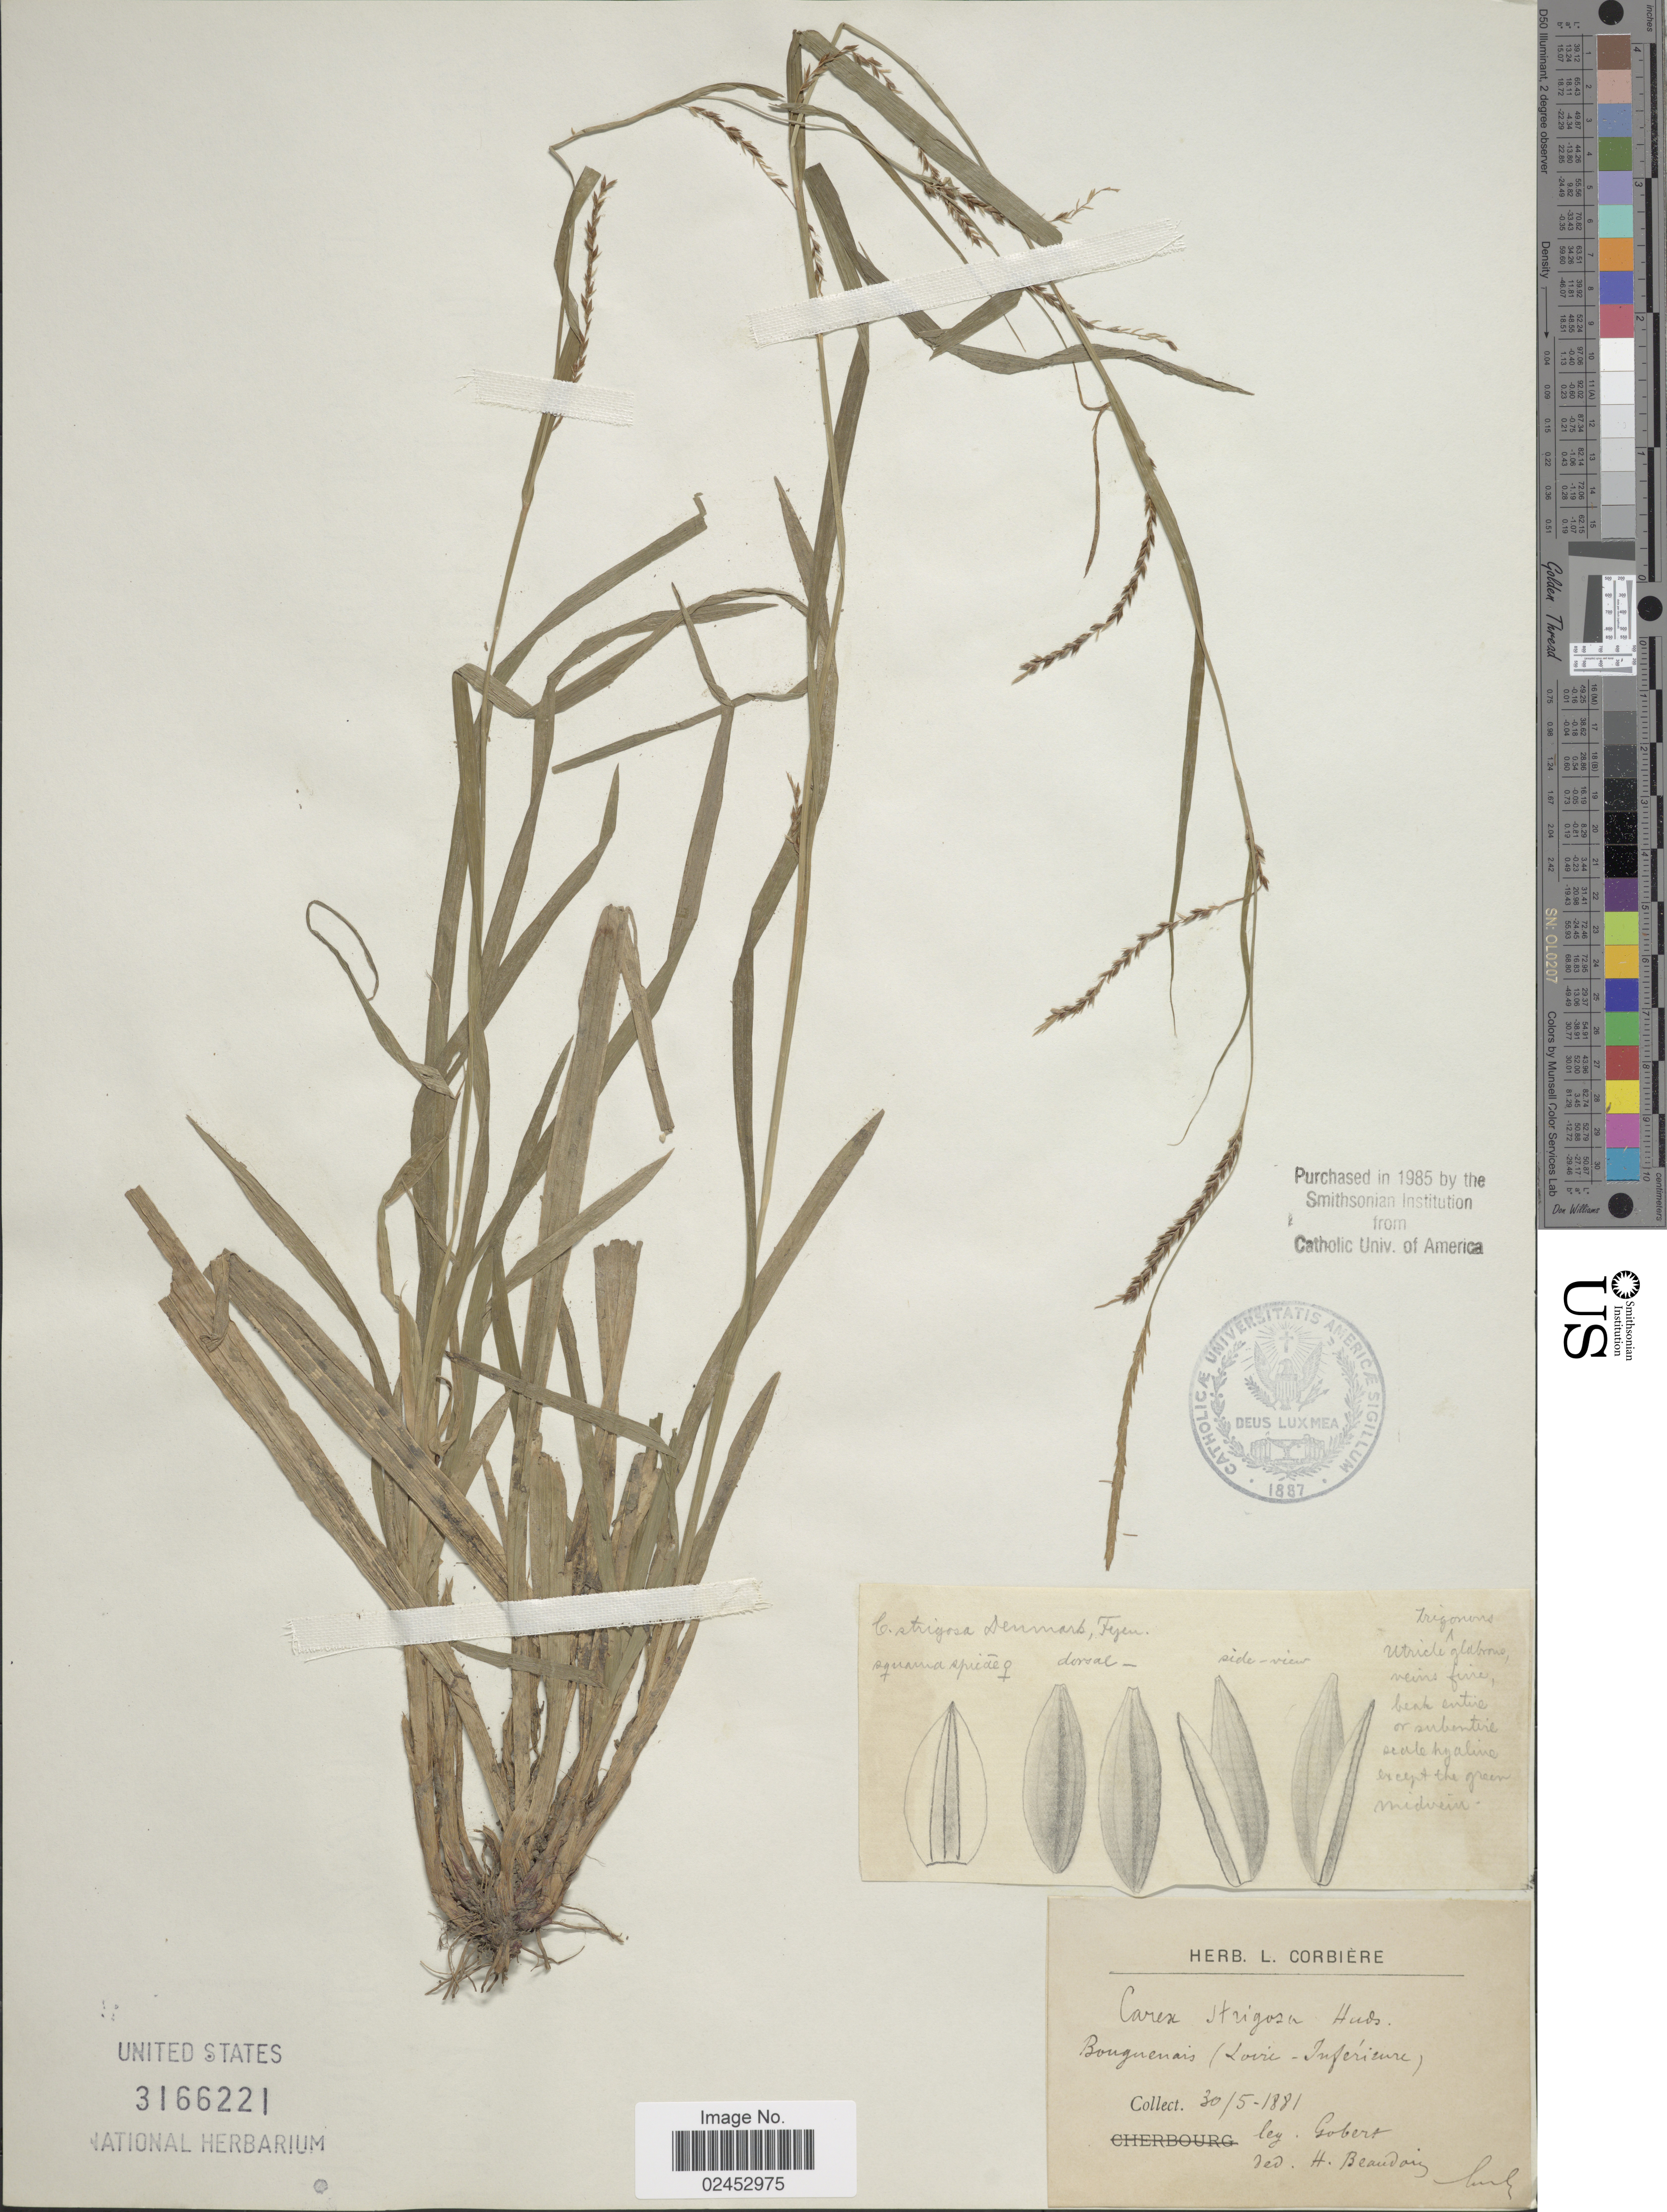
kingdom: Plantae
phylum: Tracheophyta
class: Liliopsida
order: Poales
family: Cyperaceae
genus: Carex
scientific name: Carex strigosa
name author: Huds.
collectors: Gobert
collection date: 1881-05-30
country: France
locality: Bouguenais (Loire-Inferieure)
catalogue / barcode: US 3166221